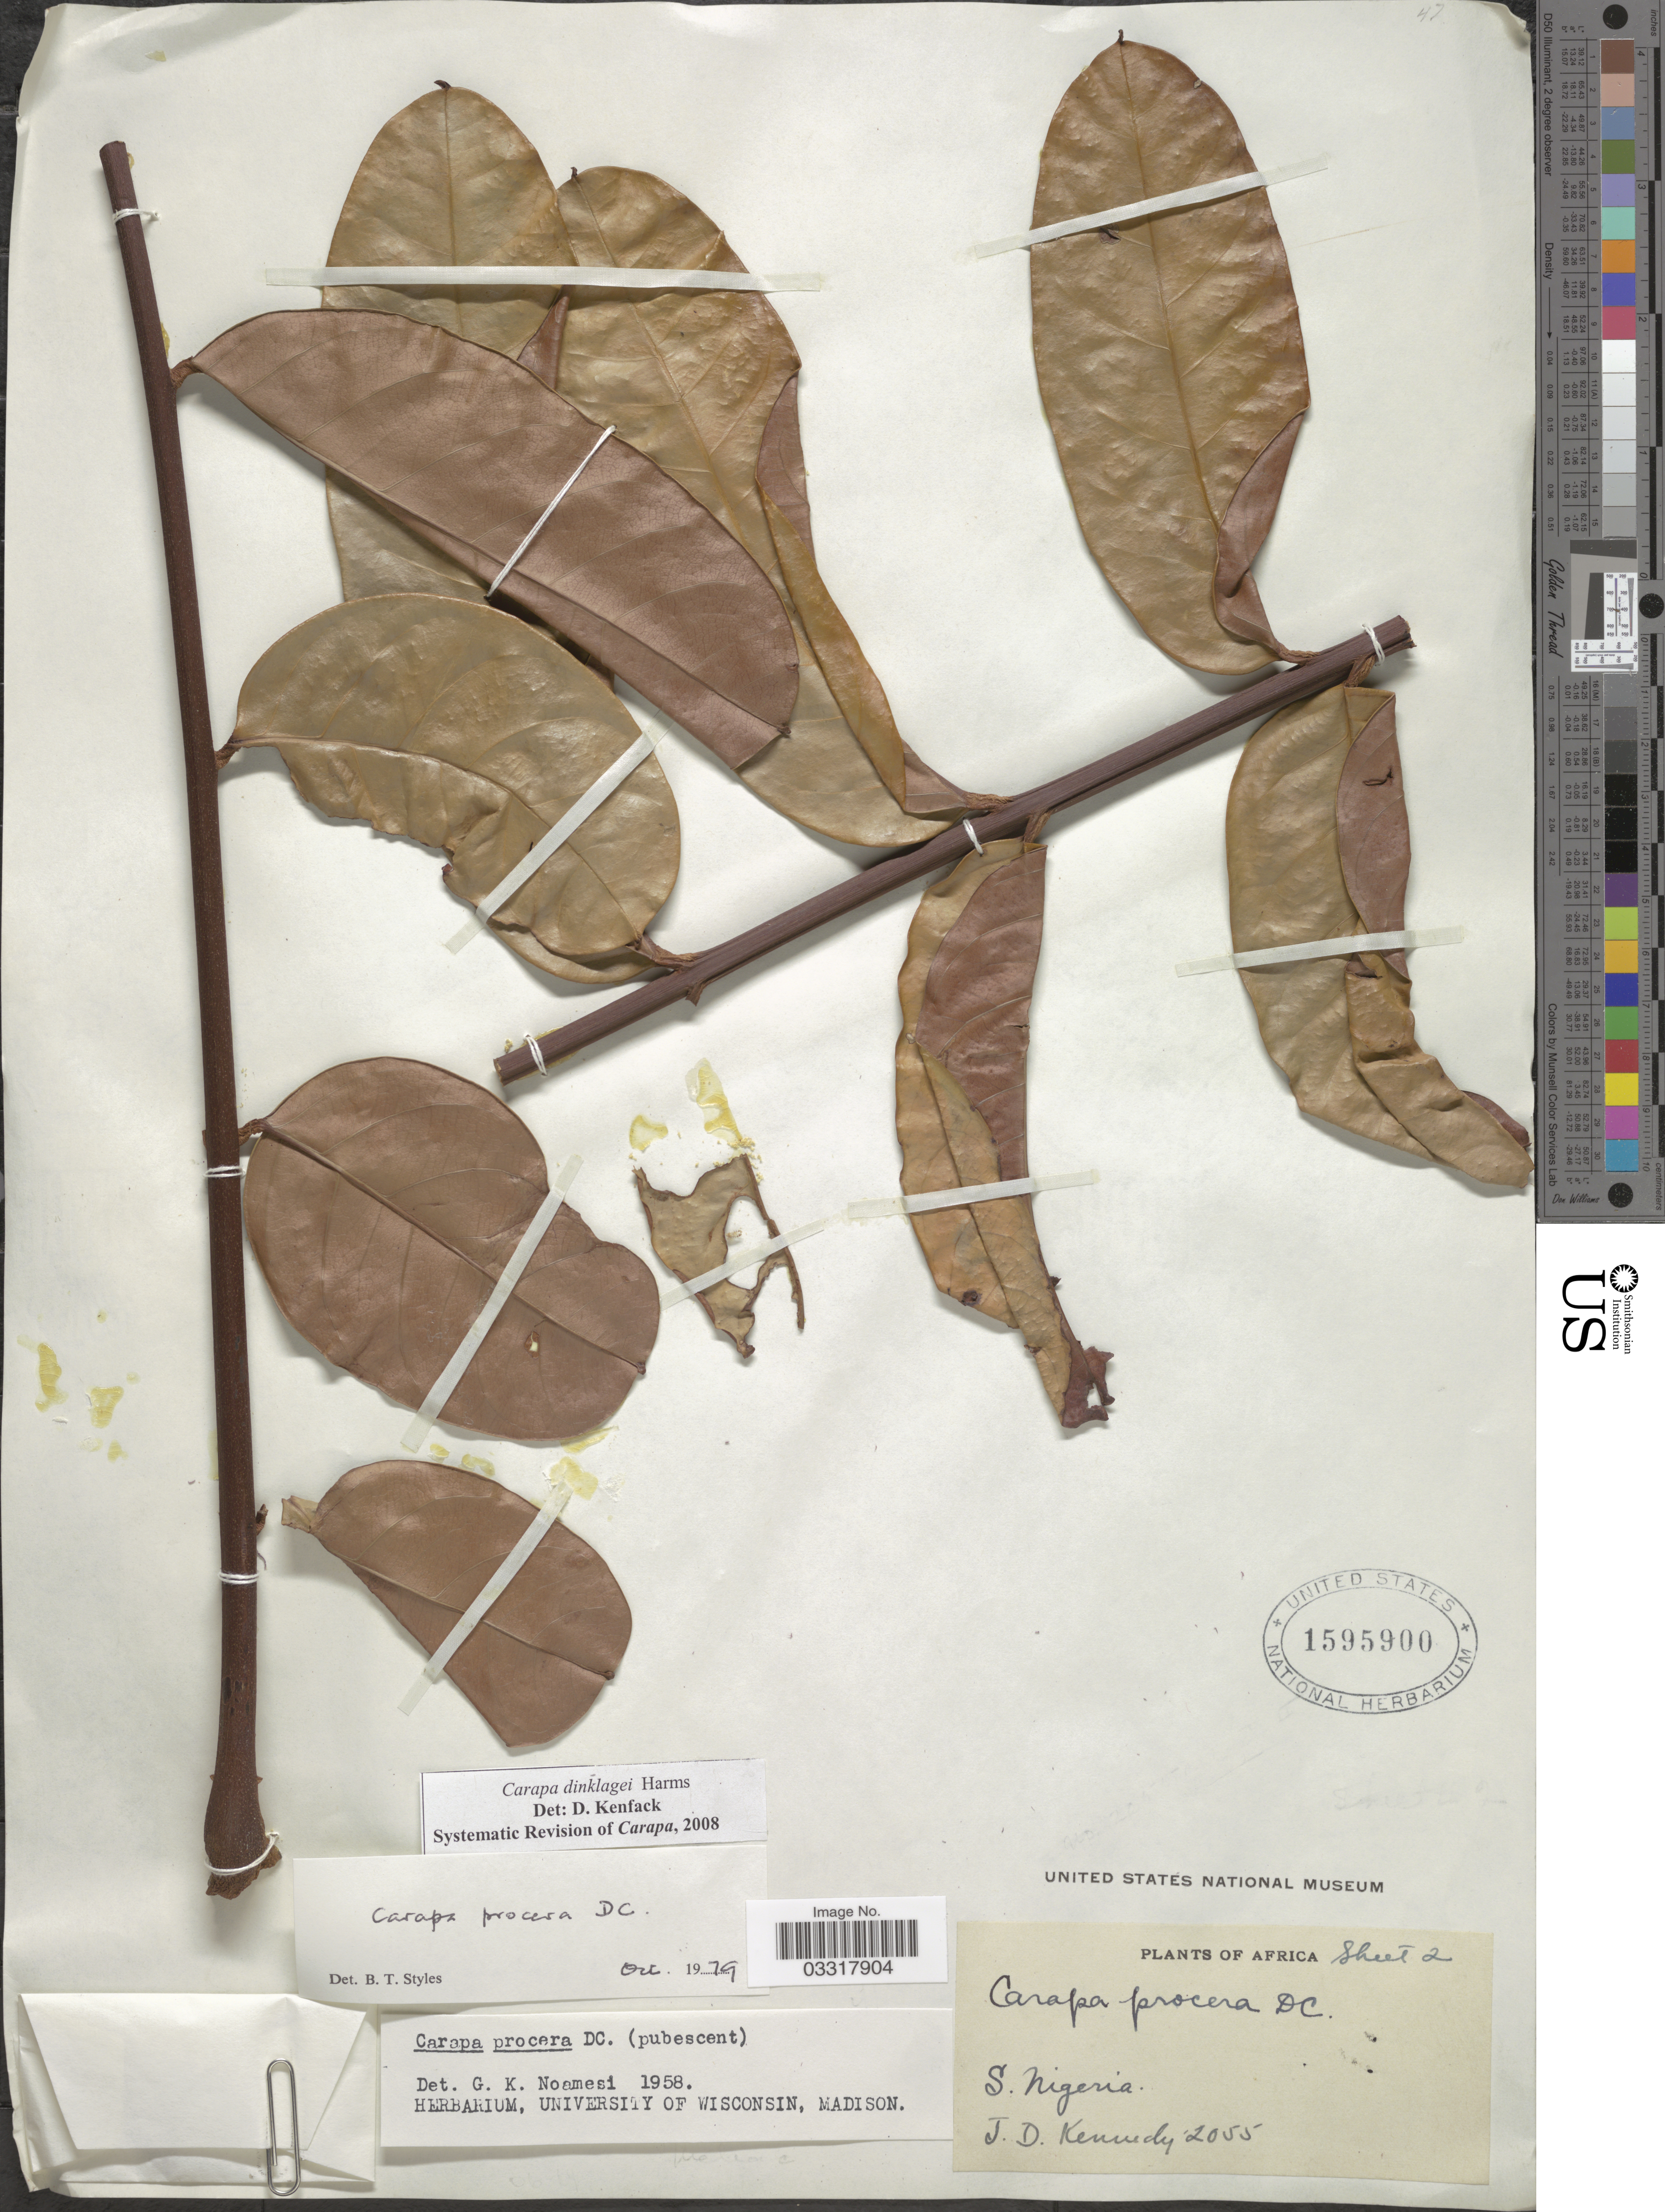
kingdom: Plantae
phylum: Tracheophyta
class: Magnoliopsida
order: Sapindales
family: Meliaceae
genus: Carapa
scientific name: Carapa dinklagei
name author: Harms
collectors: J. D. Kennedy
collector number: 2055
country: Nigeria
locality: S. Nigeria.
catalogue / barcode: US 1595900